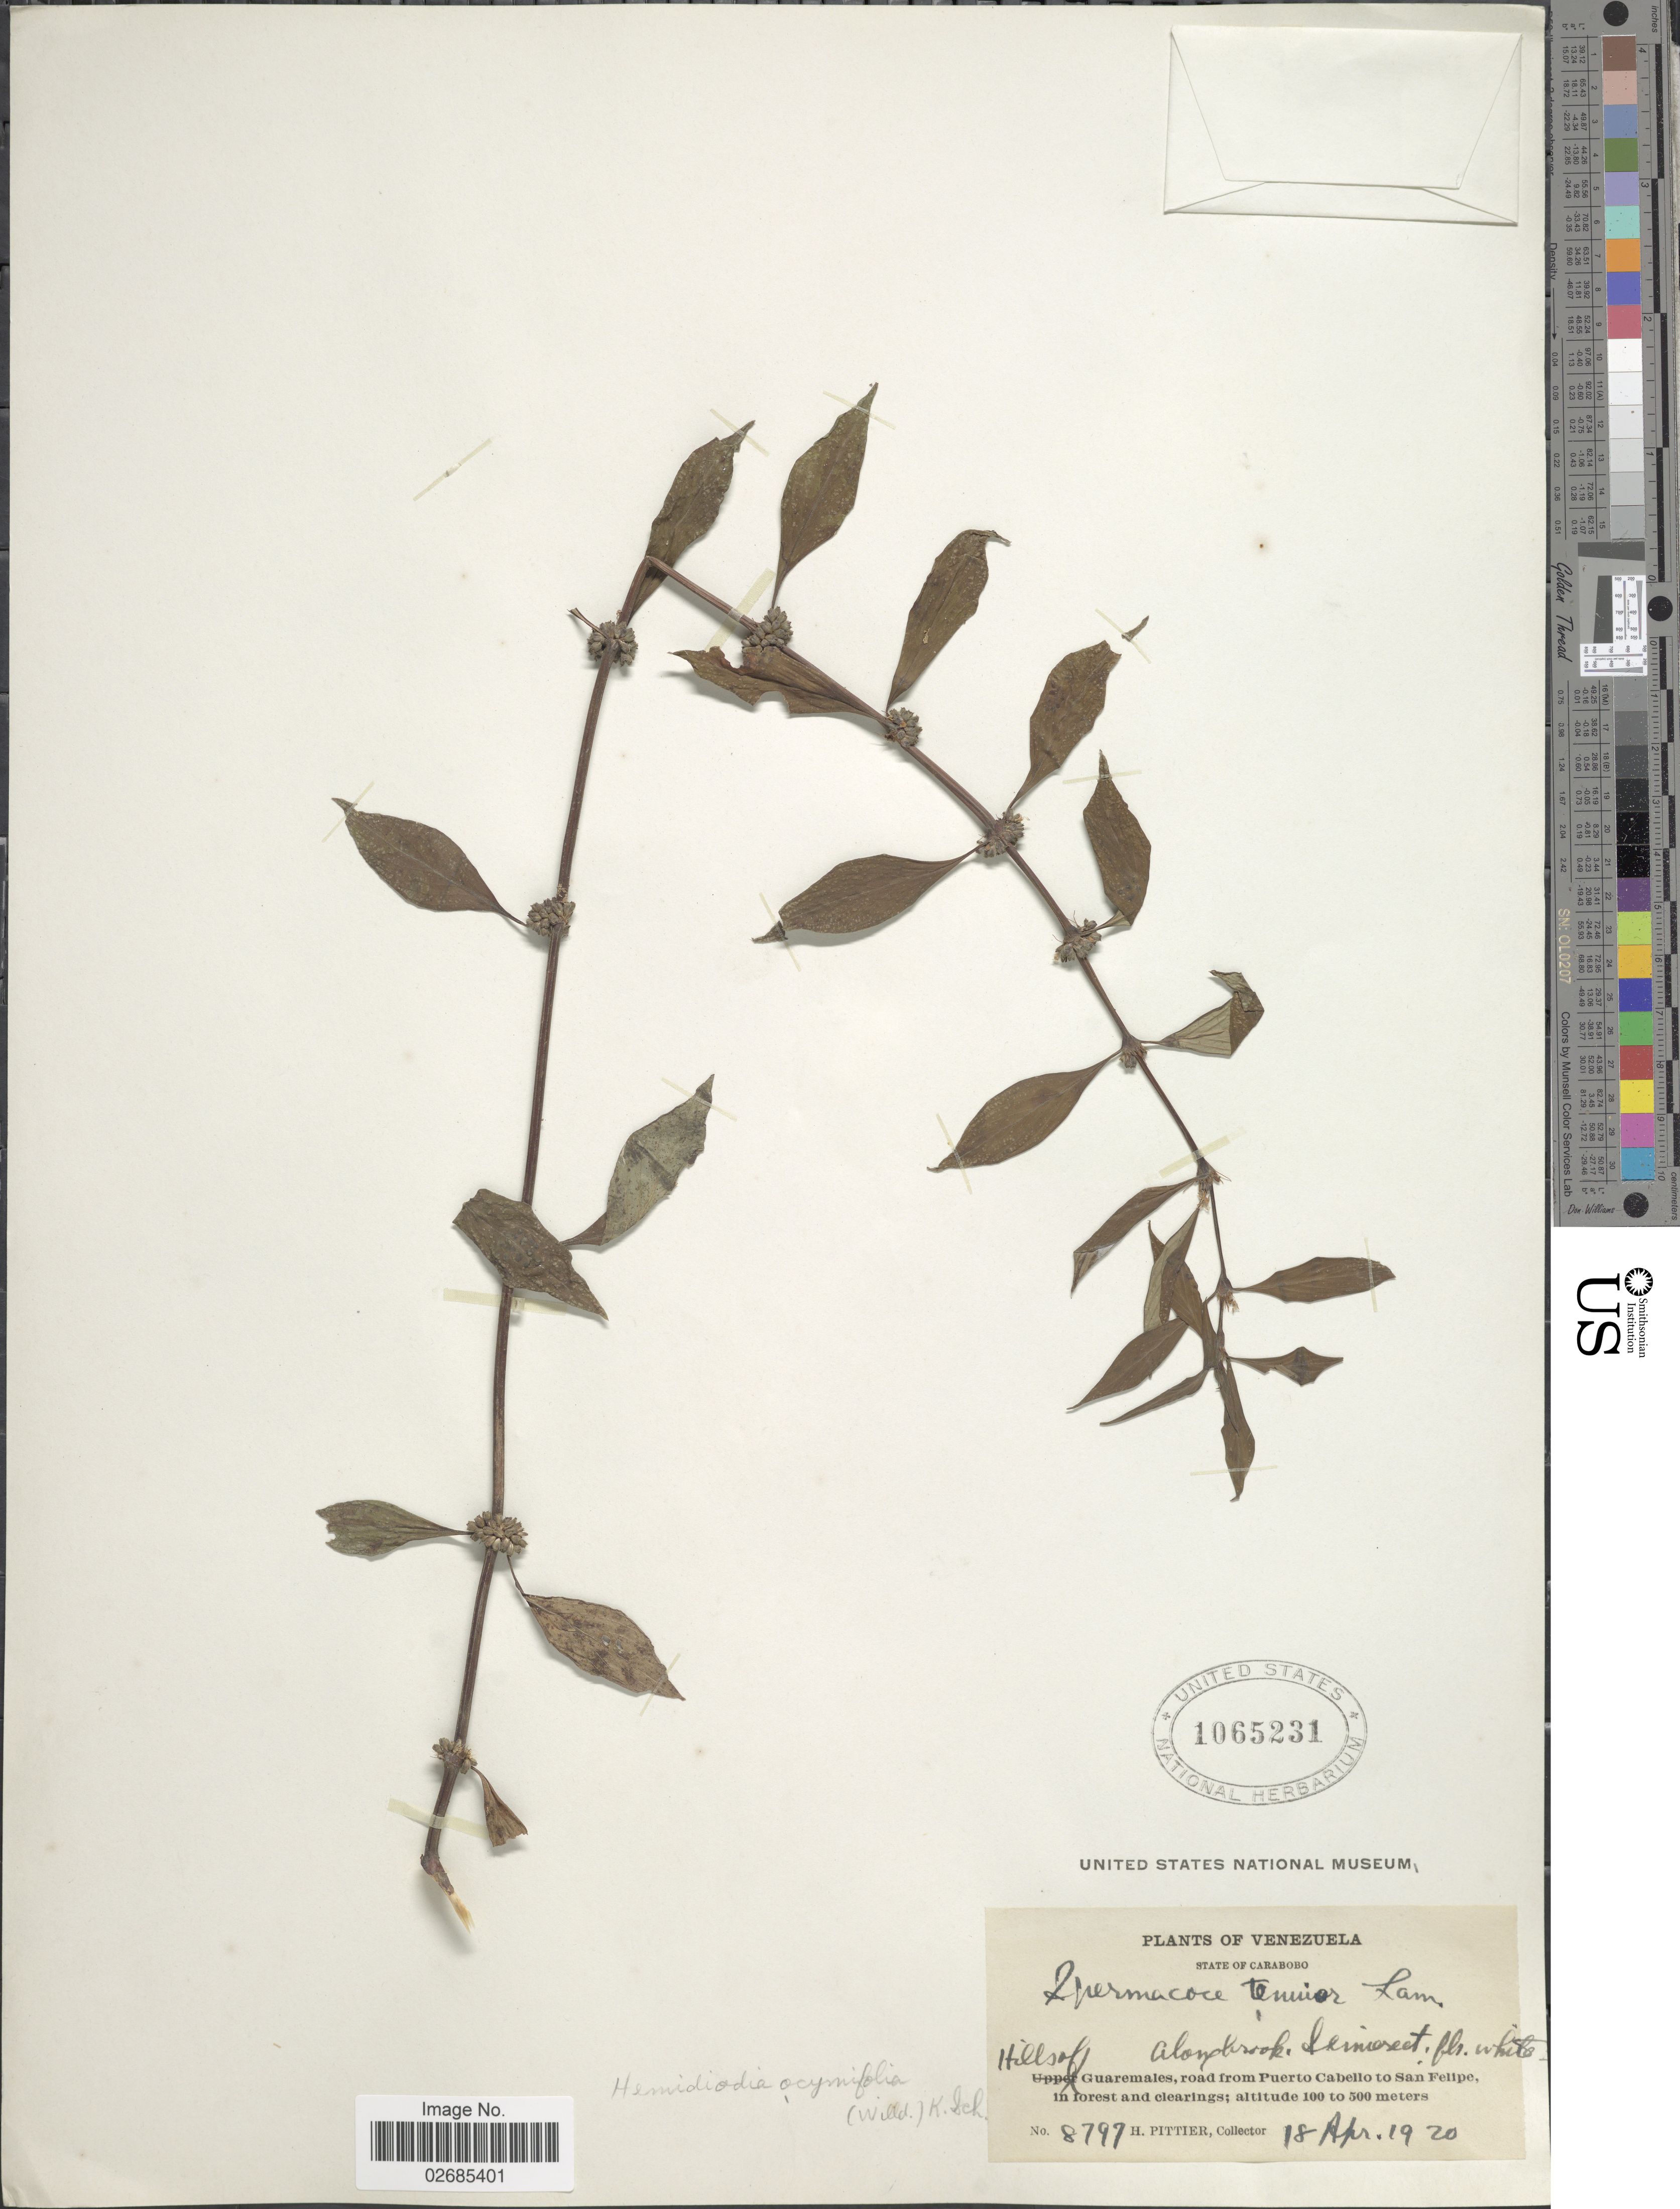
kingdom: Plantae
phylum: Tracheophyta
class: Magnoliopsida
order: Gentianales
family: Rubiaceae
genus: Hemidiodia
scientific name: Hemidiodia ocimifolia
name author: (Willd.) K. Schum.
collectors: H. F. Pittier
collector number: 8797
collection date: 1920-04-18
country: Venezuela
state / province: Carabobo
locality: Along brook, Hills of Guaremales, road from Puerto Cabello to San Felipe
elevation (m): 100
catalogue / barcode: US 1065231